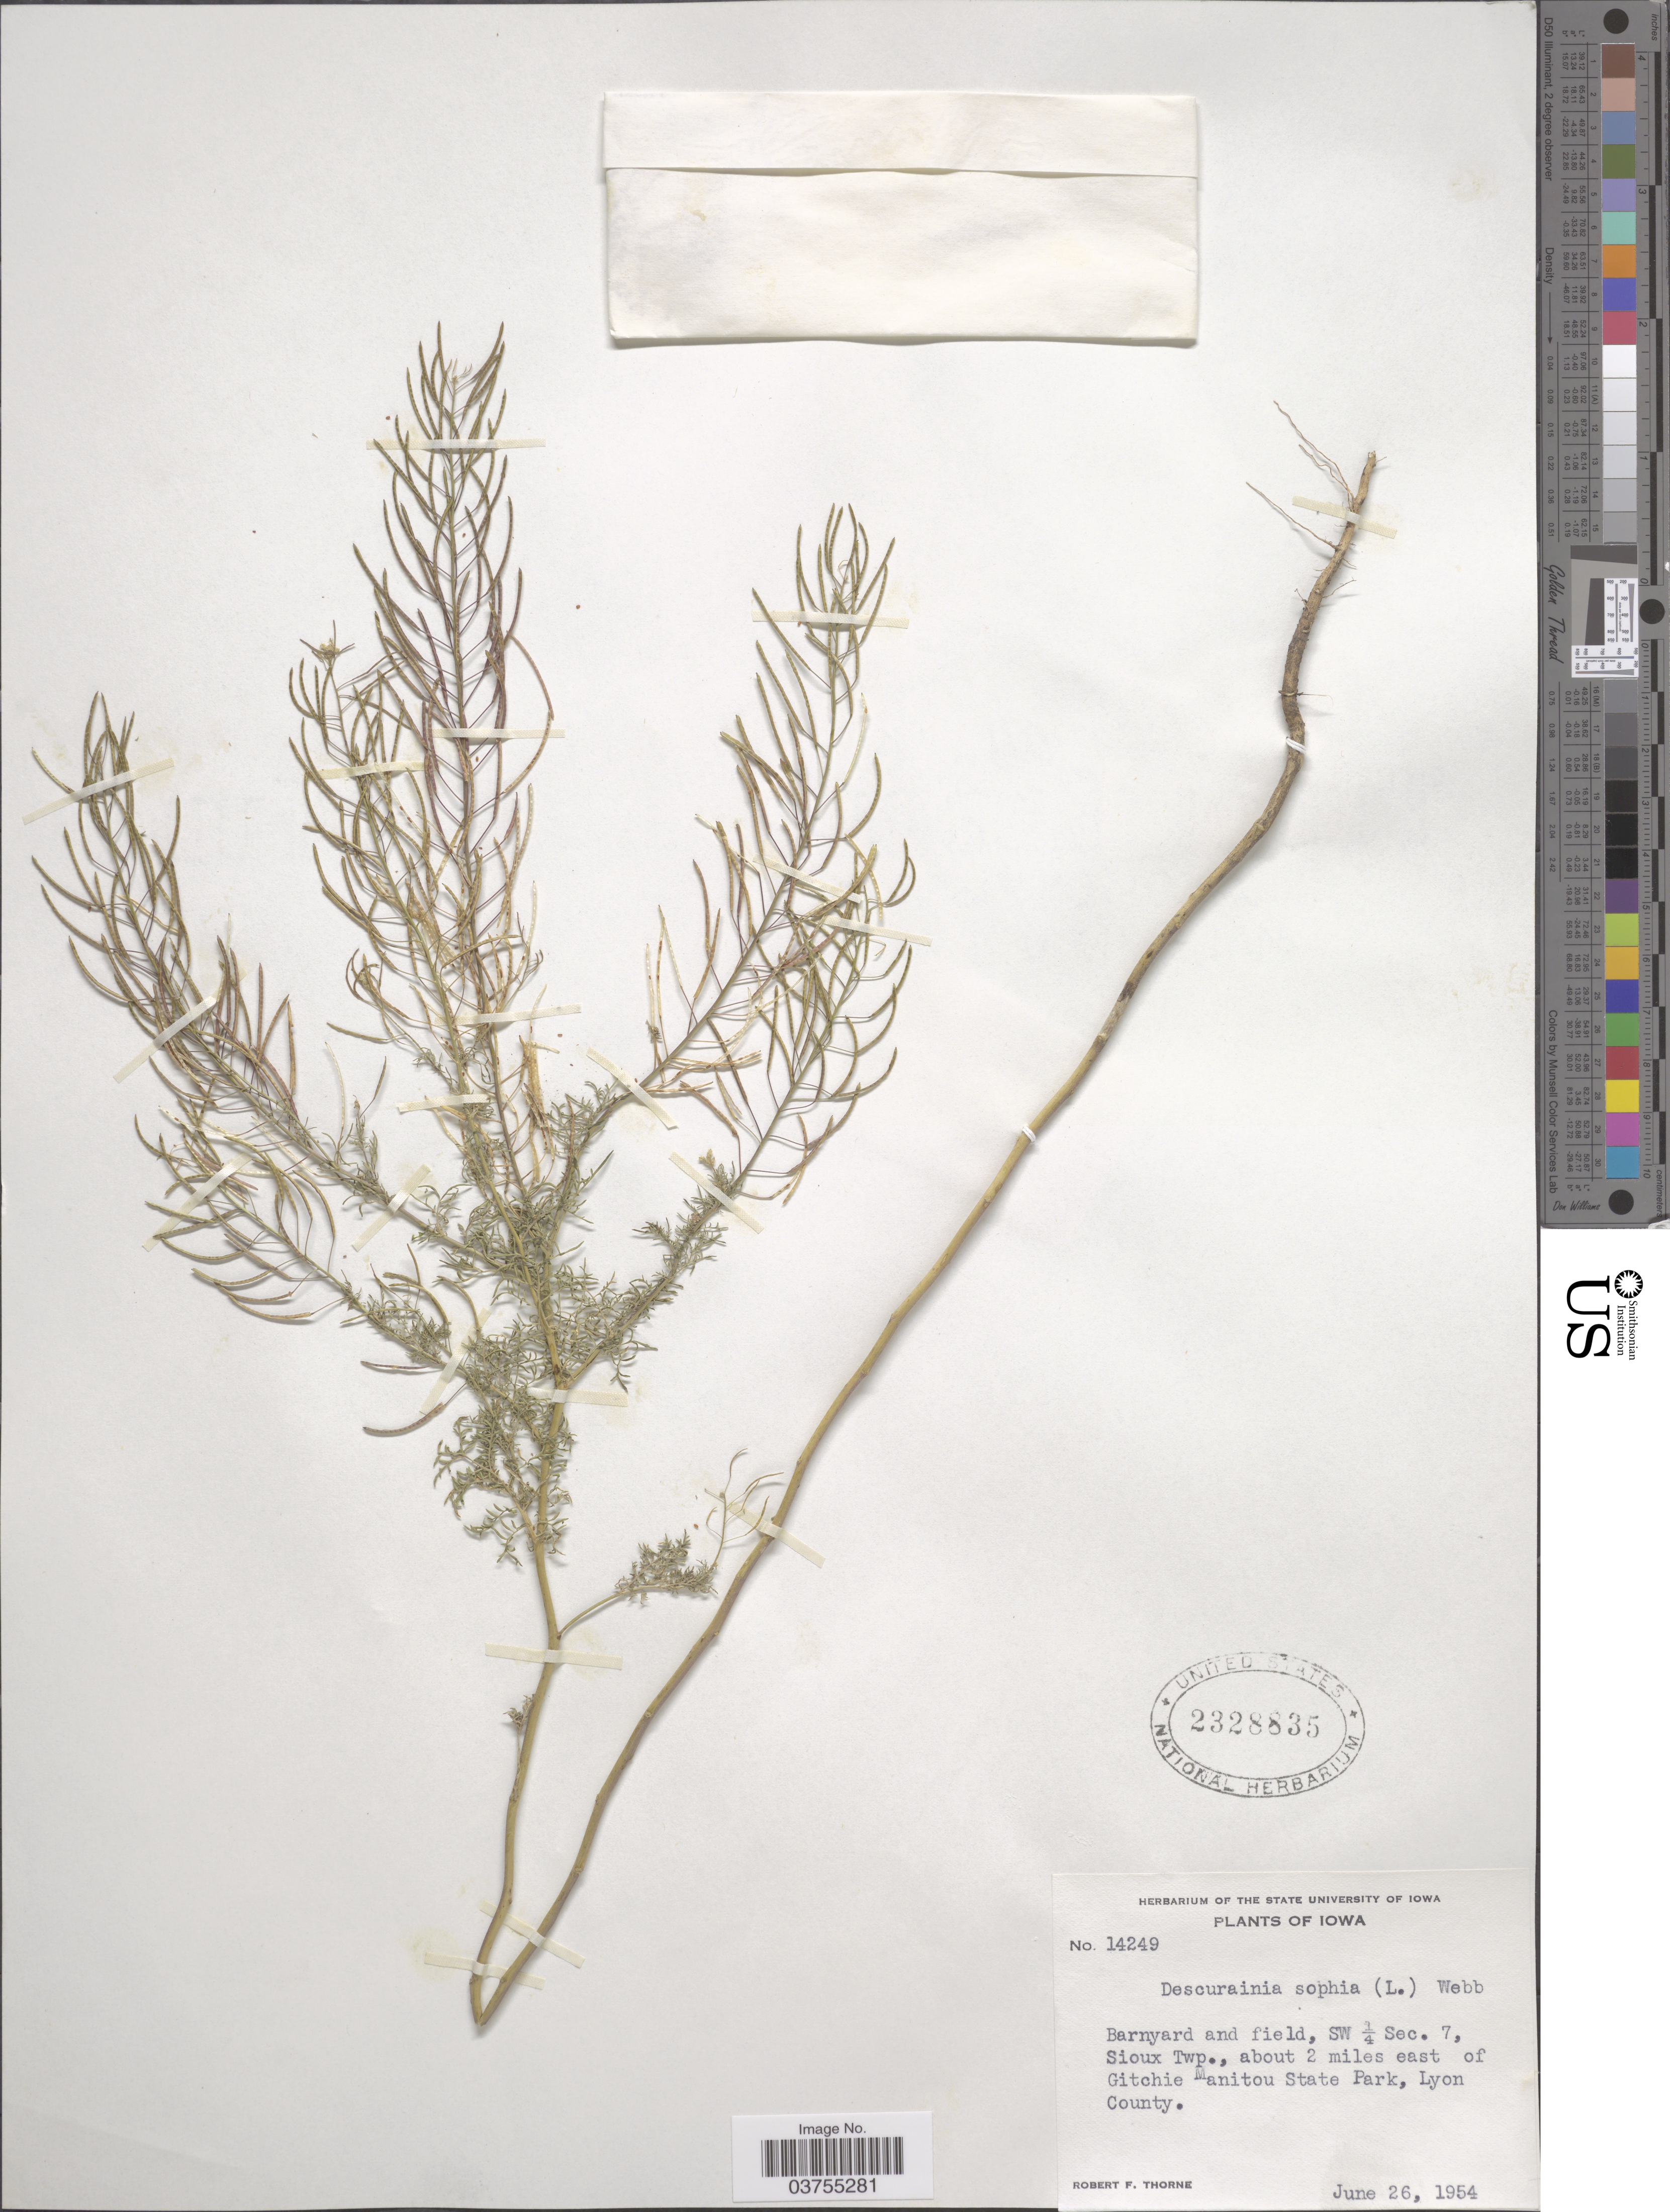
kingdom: Plantae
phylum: Tracheophyta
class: Magnoliopsida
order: Brassicales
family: Brassicaceae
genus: Descurainia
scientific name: Descurainia sophia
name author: (L.) Webb ex Prantl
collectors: R. F. Thorne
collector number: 14249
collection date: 1954-06-26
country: United States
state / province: Iowa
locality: Barnyard and field, SW ¼ Sec. 7, Sioux Twp., about 2 miles east of Gitchie Manitou State Park, Lyon County.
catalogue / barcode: US 2328835